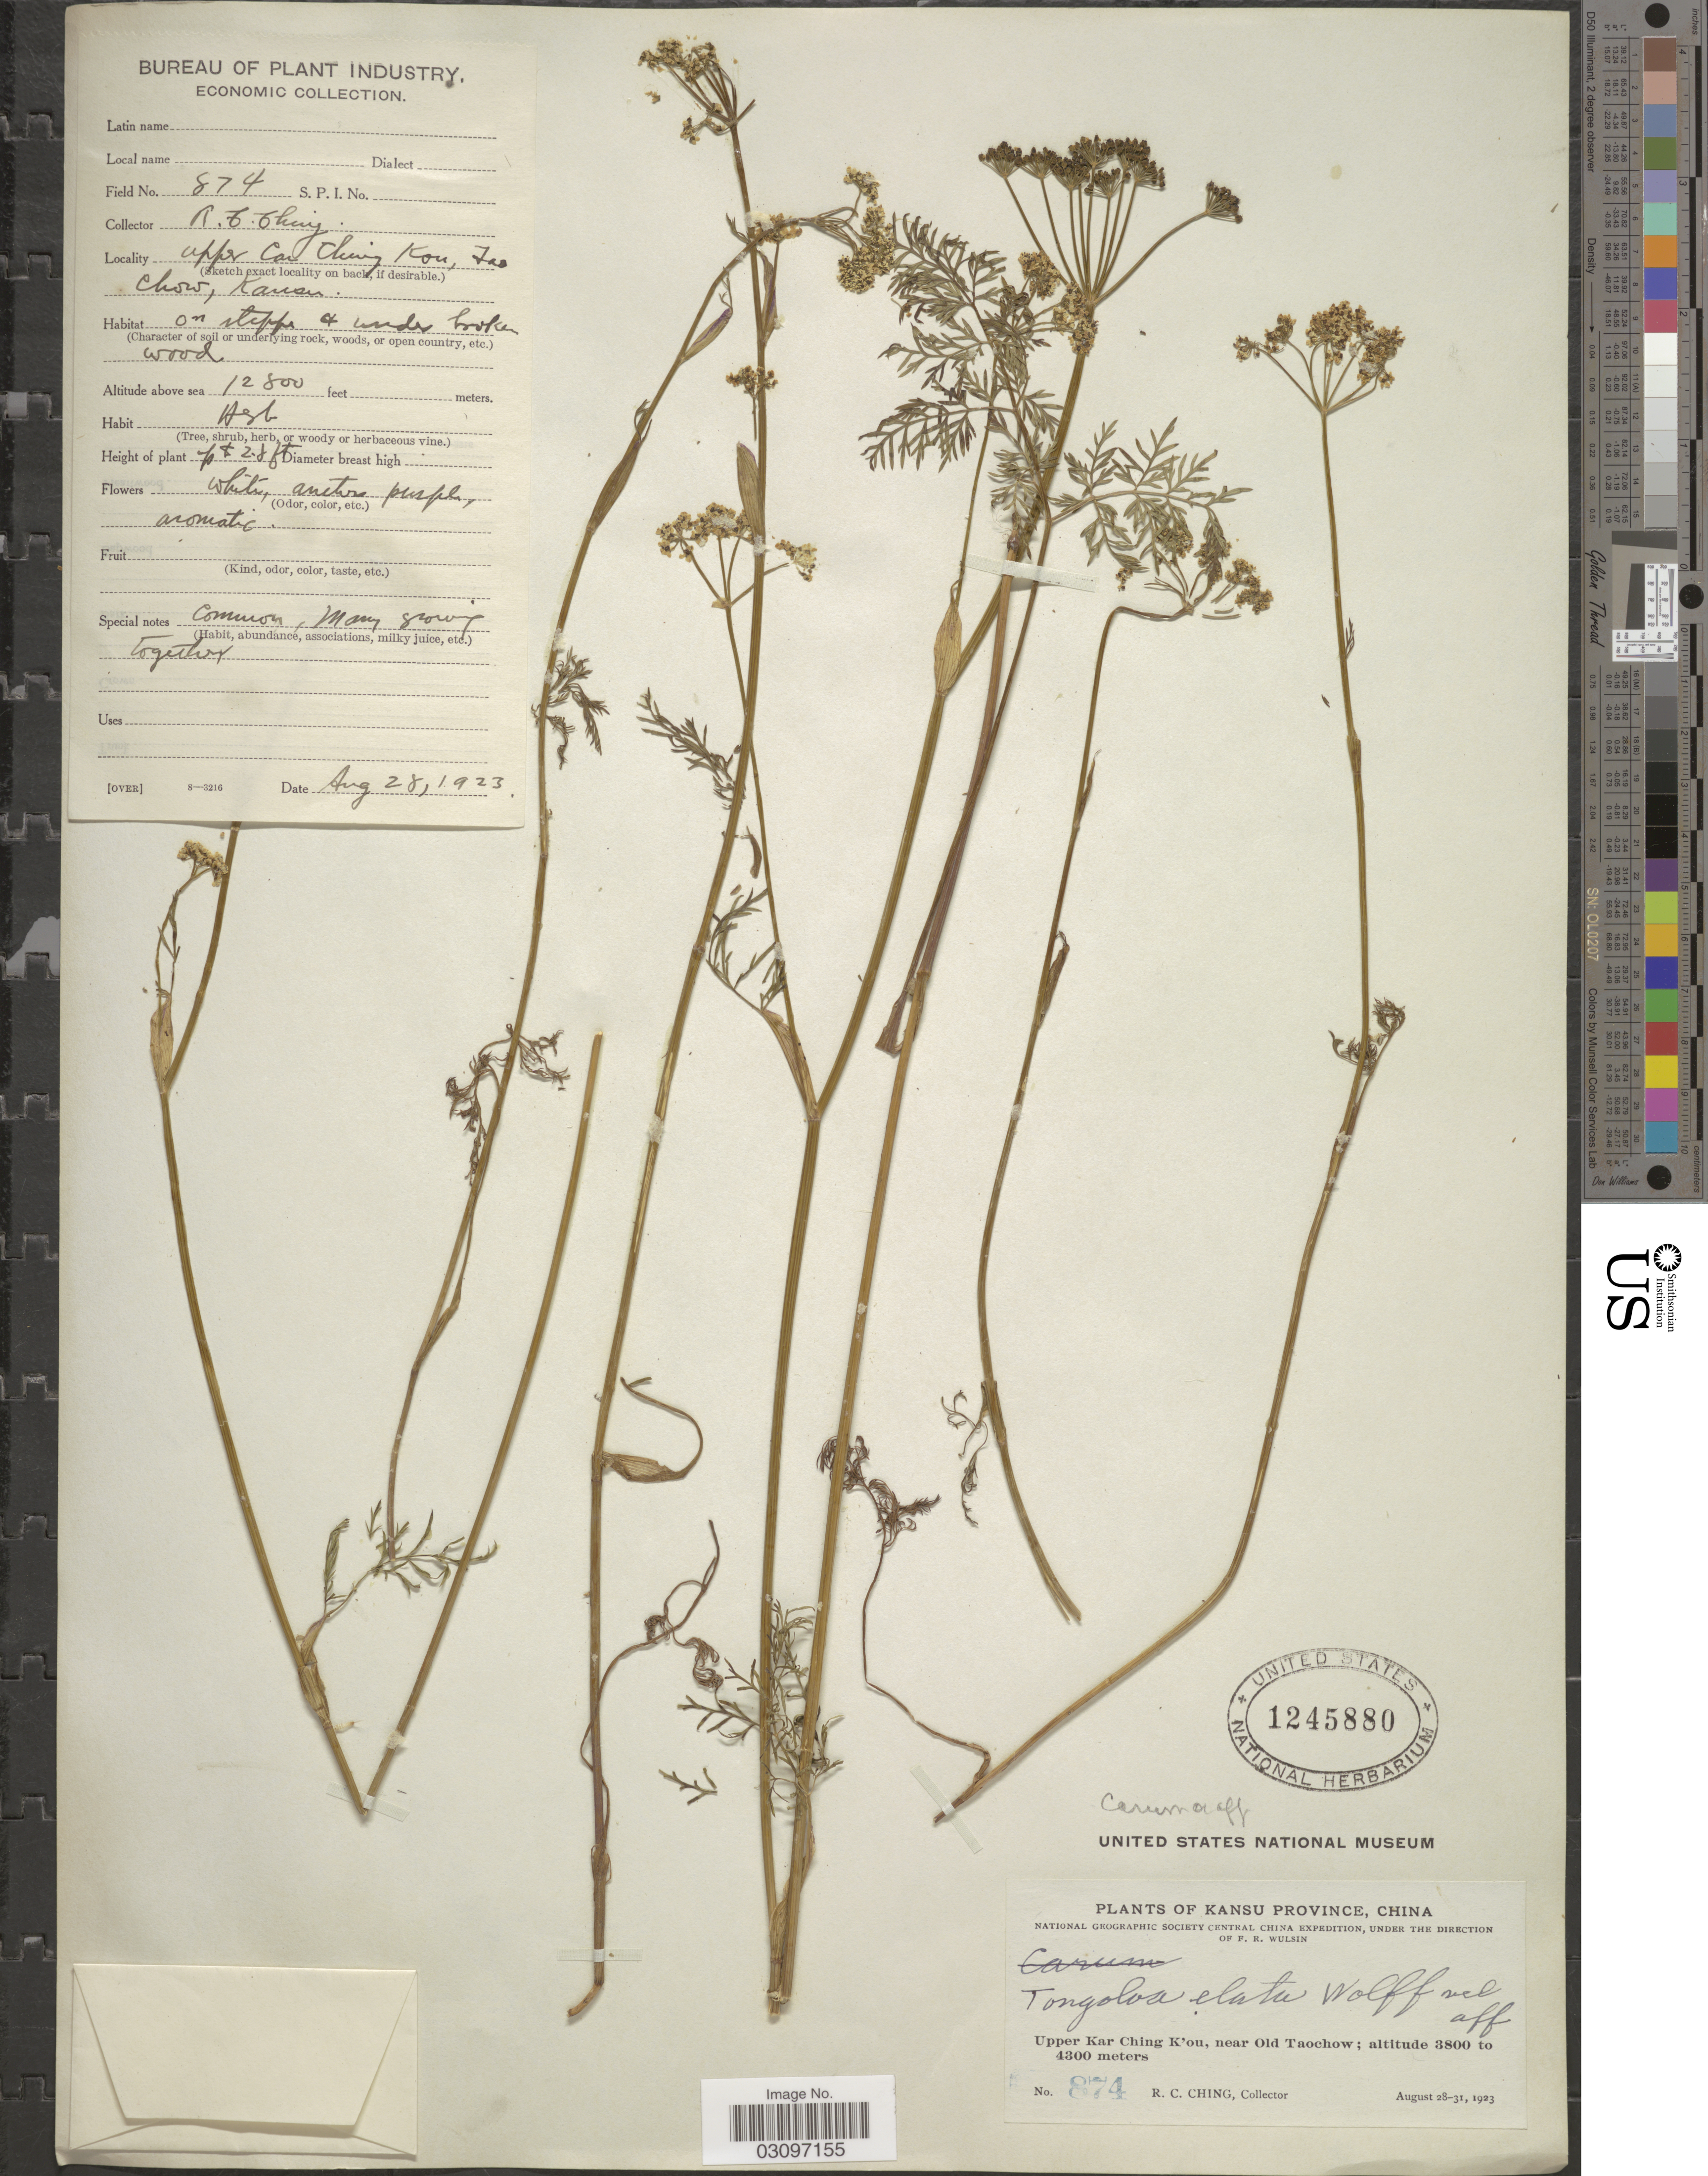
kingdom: Plantae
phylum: Tracheophyta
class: Magnoliopsida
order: Apiales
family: Apiaceae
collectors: R. C. Ching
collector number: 874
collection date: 1923-08-28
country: China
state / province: Gansu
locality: Kansu Province. Upper Kar Ching K'ou, near Old Taochow.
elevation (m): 3901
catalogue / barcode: US 1245880